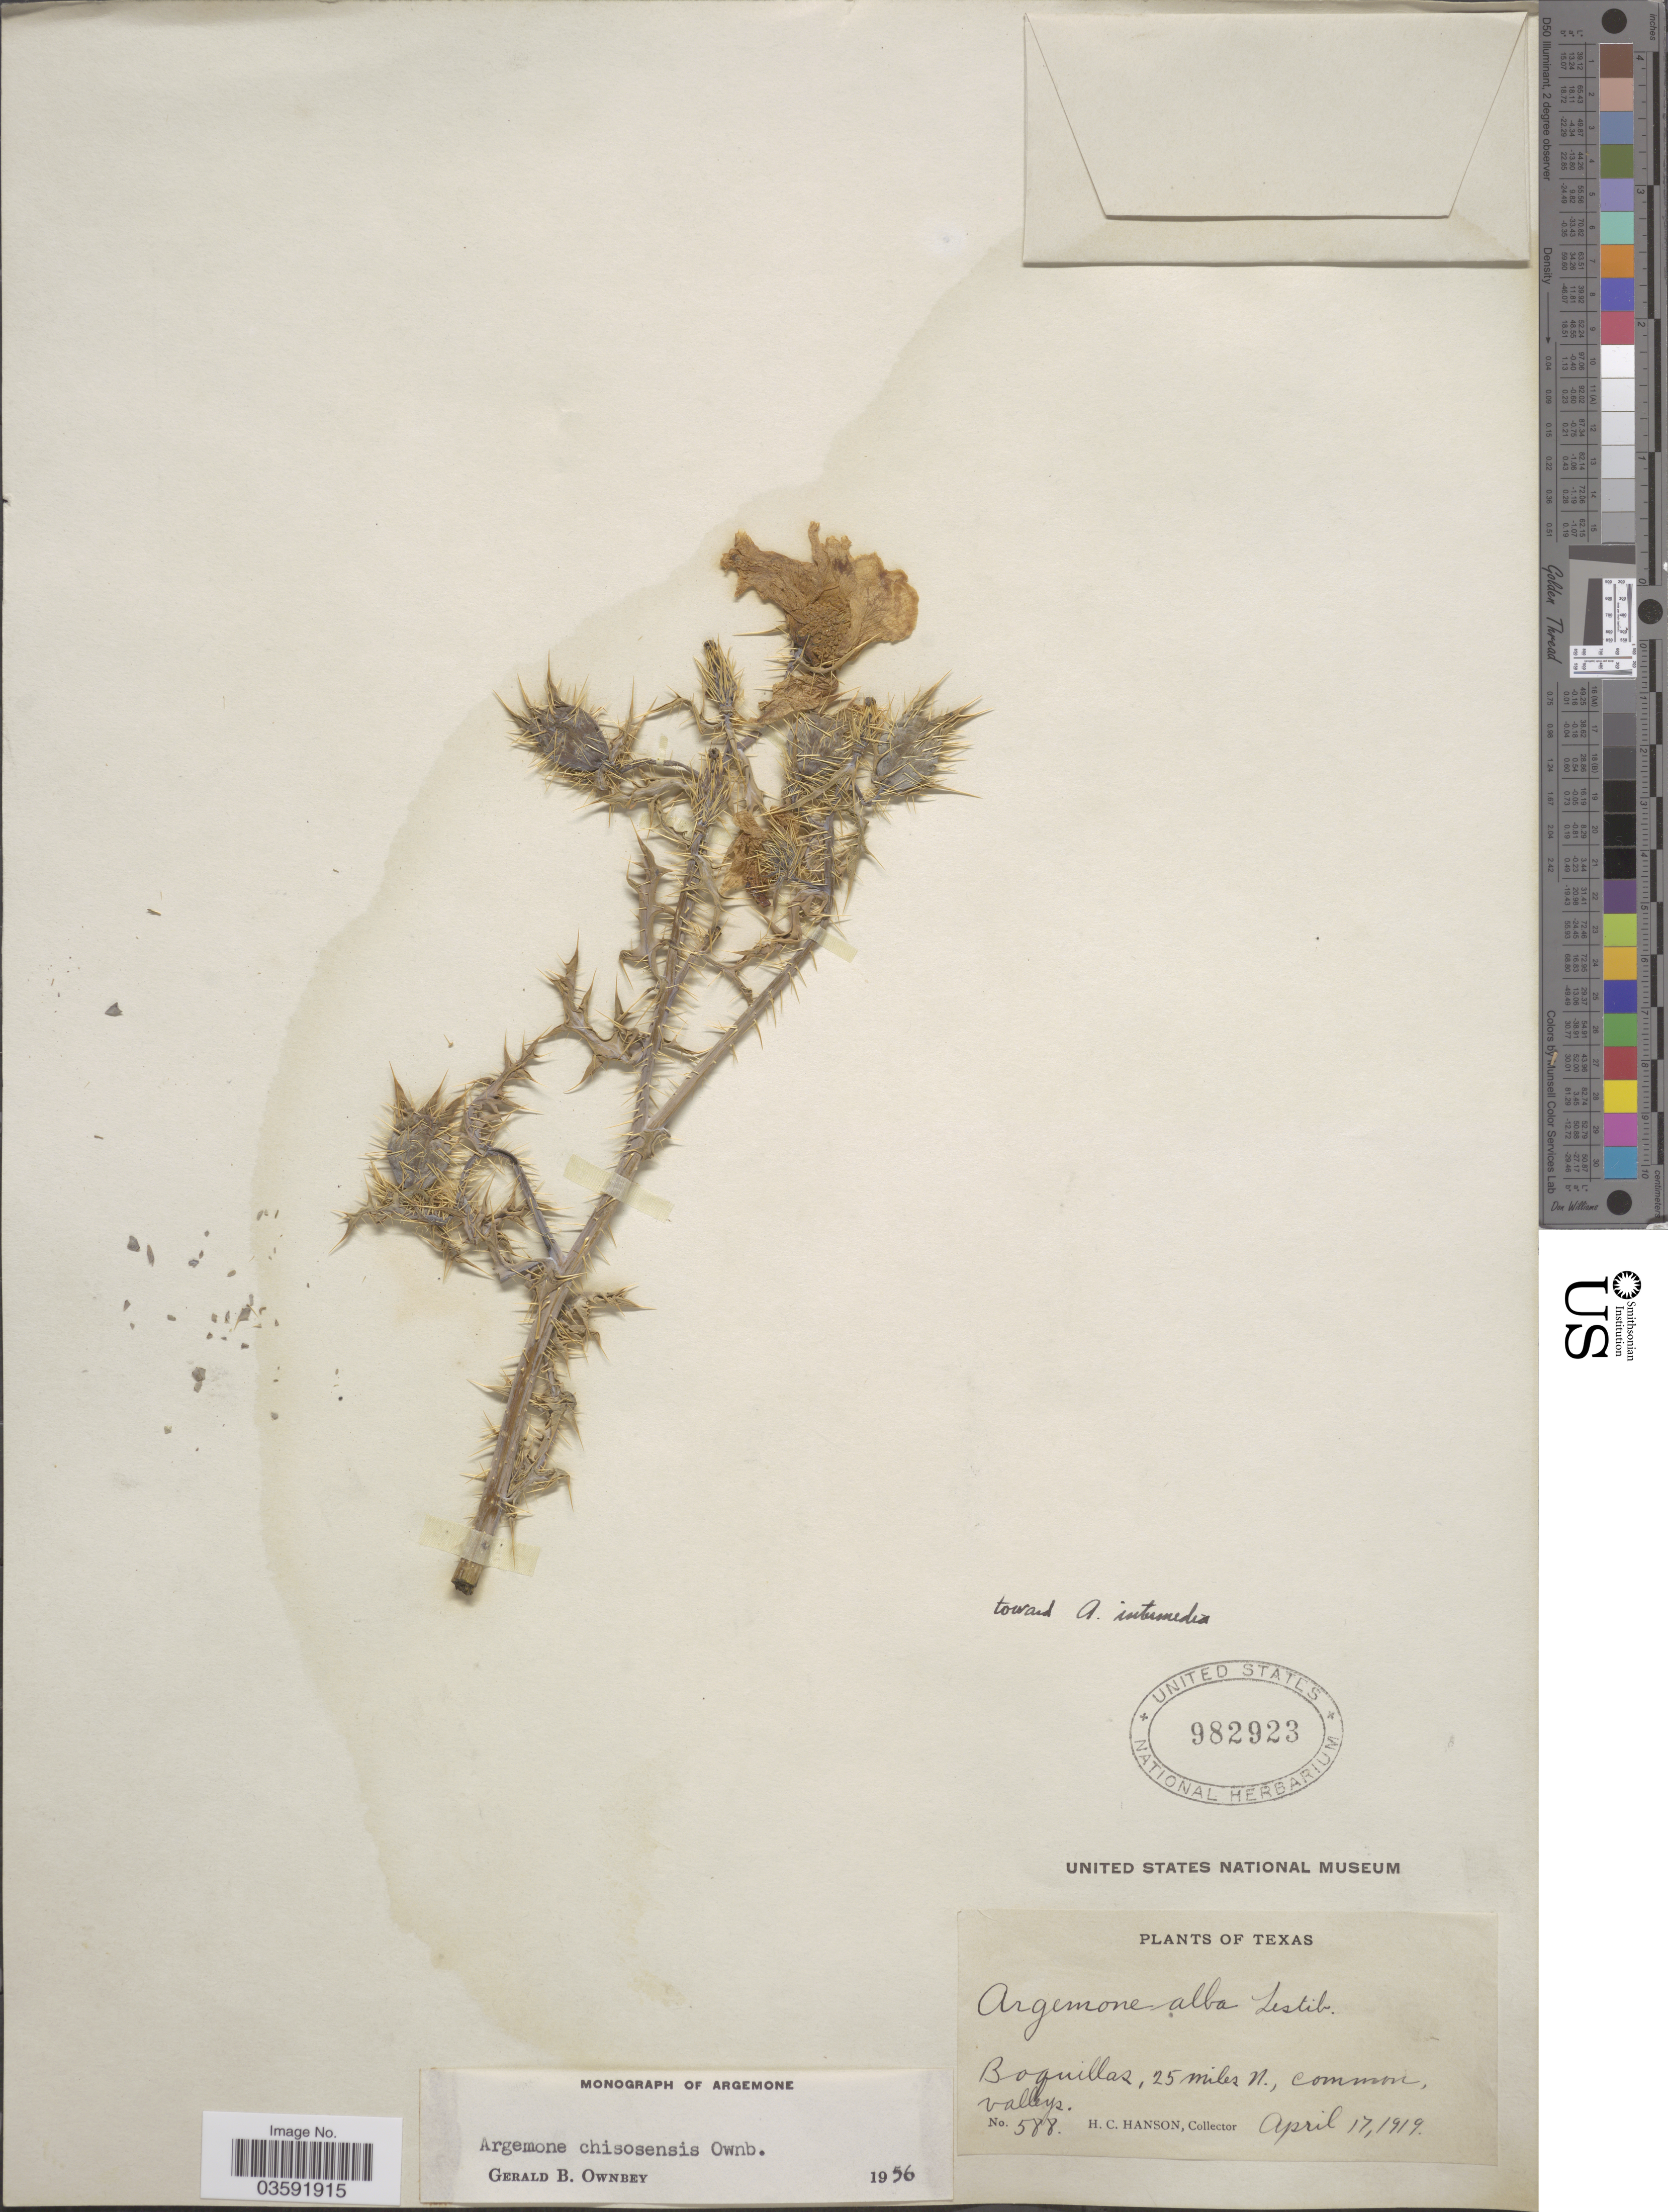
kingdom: Plantae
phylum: Tracheophyta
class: Magnoliopsida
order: Ranunculales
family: Papaveraceae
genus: Argemone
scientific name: Argemone chisosensis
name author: G.B. Ownbey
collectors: H. Hanson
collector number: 588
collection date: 1919-04-17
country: United States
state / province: Texas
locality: Boquillas, 25 miles N., valleys.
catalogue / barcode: US 982923